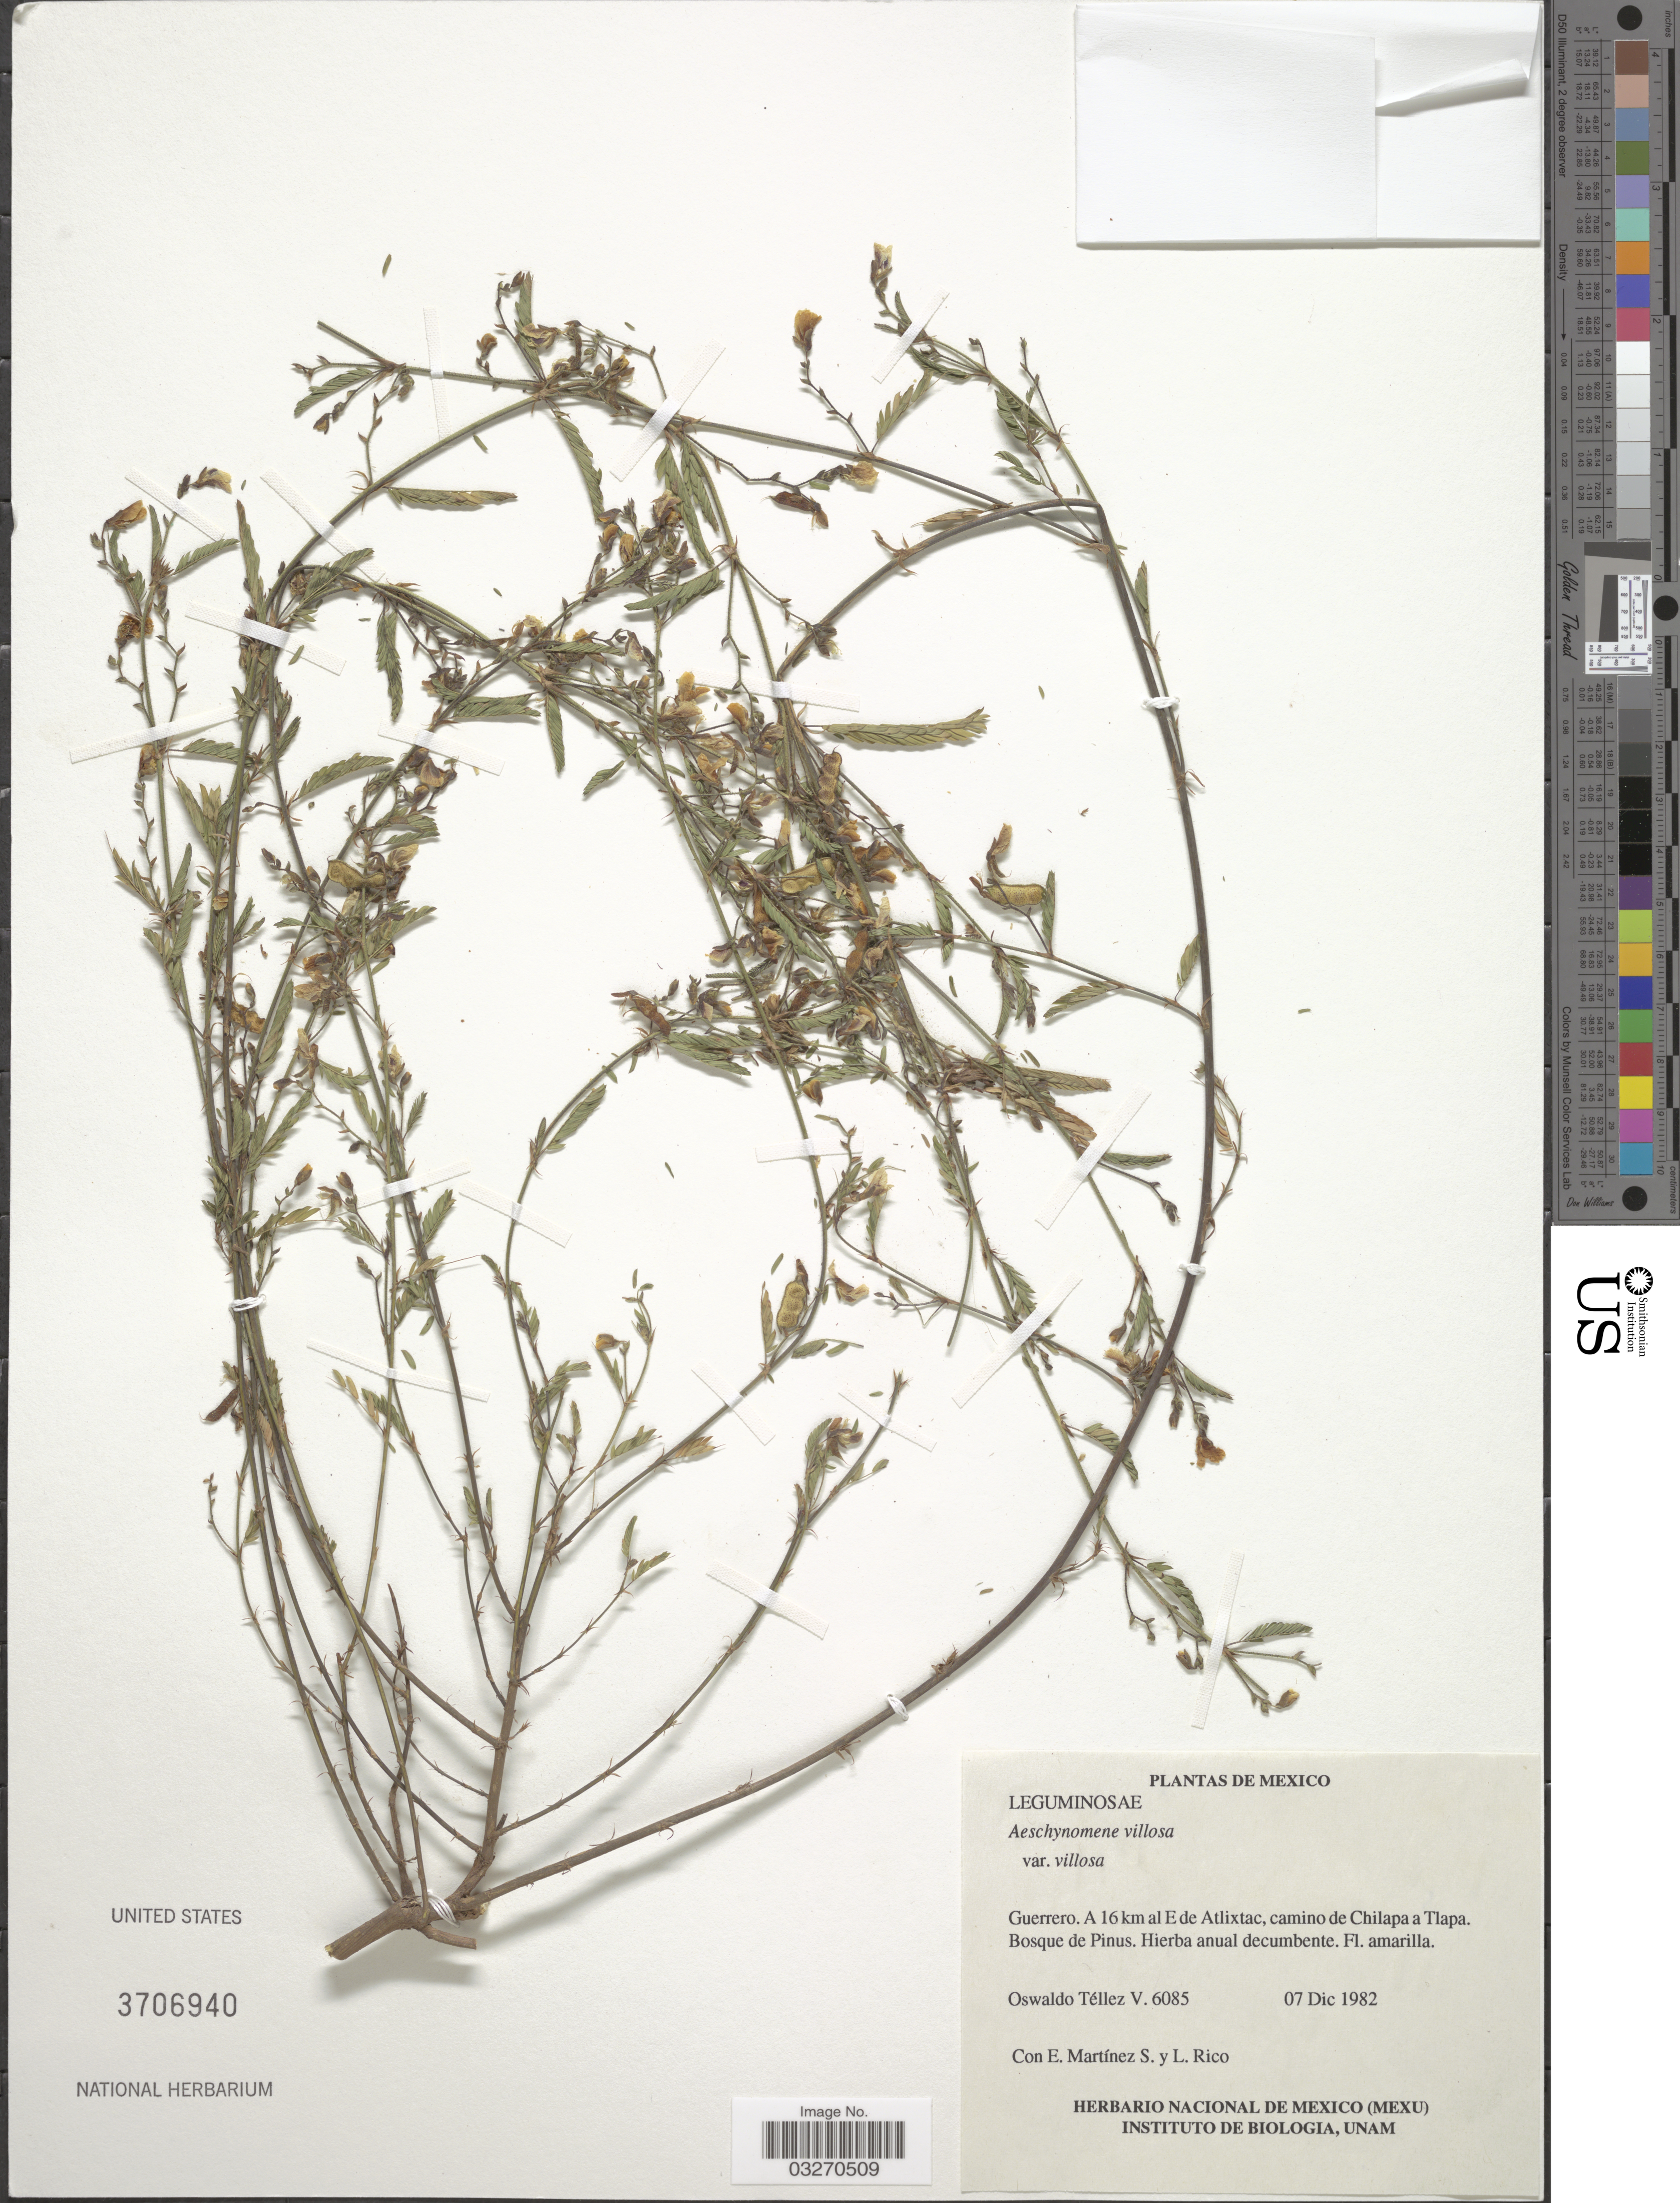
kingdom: Plantae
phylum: Tracheophyta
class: Magnoliopsida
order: Fabales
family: Fabaceae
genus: Aeschynomene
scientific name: Aeschynomene villosa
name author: Poir.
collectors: O. Téllez V., E. M. Martínez S. & L. Rico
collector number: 6085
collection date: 1982-12-07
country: Mexico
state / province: Guerrero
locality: A 16 km al E de Atlixtac, camino de Chilapa a Tlapa.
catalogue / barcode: US 3706940